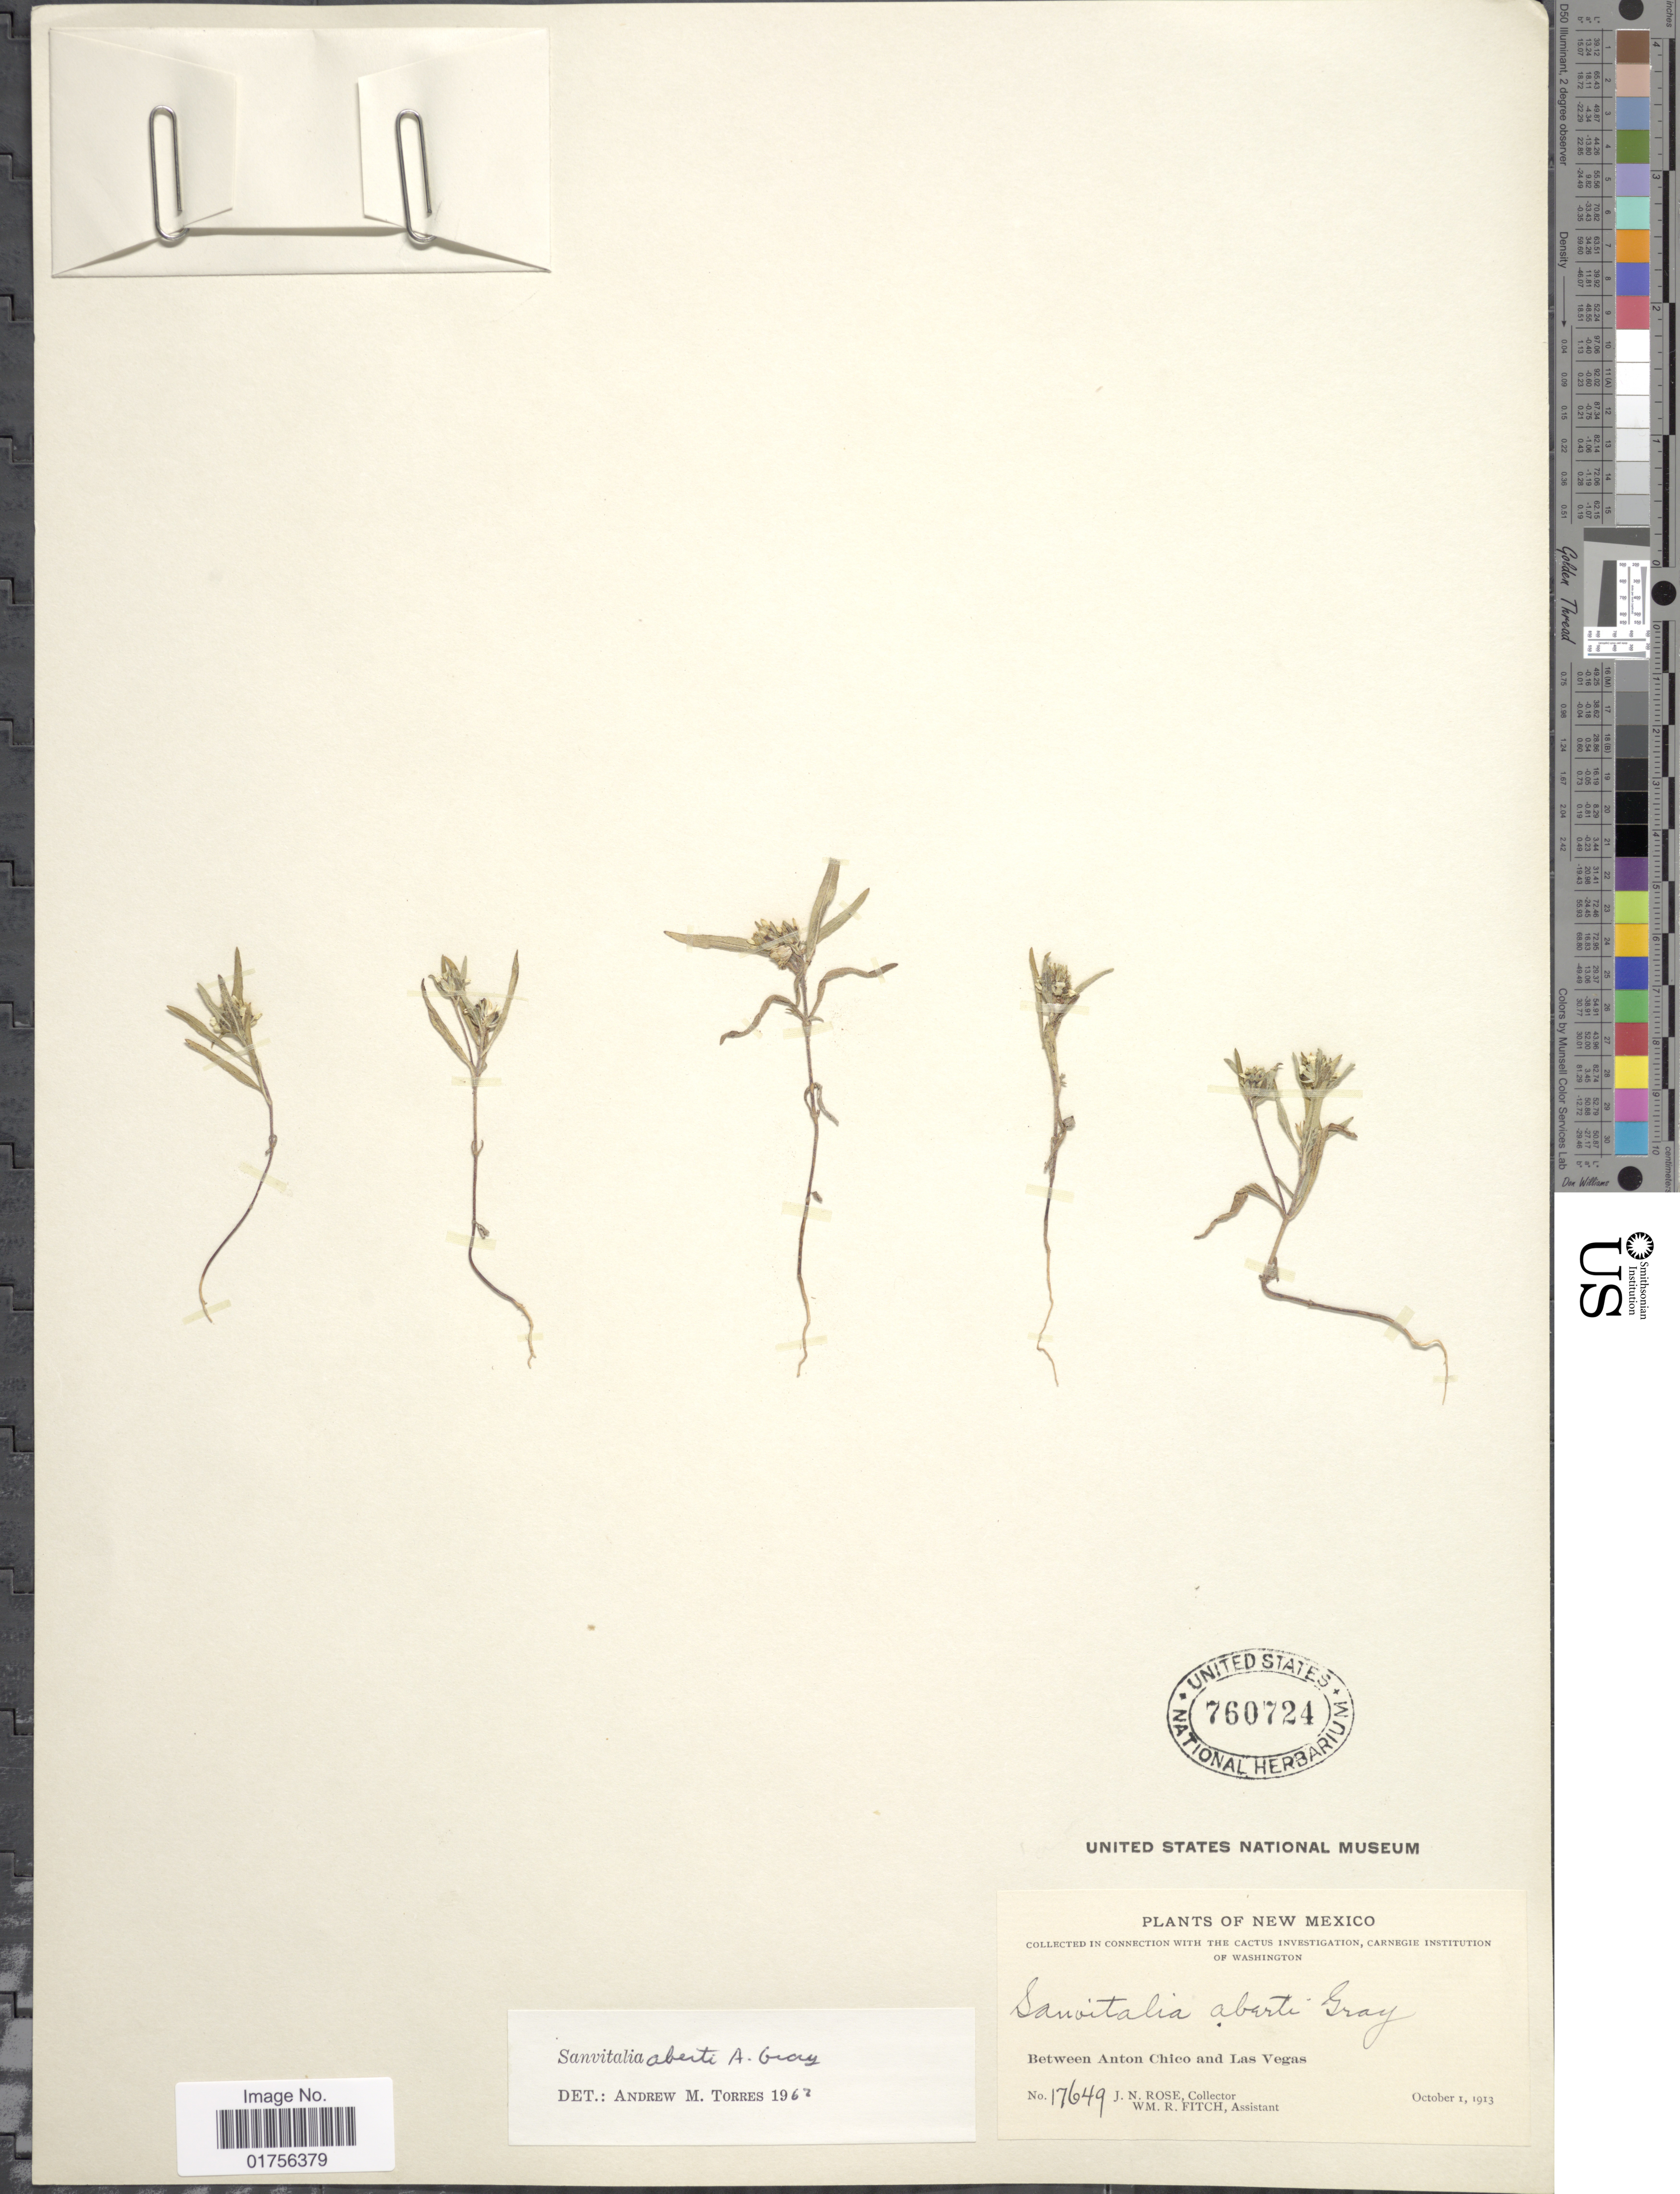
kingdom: Plantae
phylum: Tracheophyta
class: Magnoliopsida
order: Asterales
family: Asteraceae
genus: Sanvitalia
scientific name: Sanvitalia aberti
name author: A. Gray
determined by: Skibicki, Samuel V.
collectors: J. N. Rose & W. R. Fitch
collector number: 17649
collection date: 1913-10-01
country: United States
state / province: New Mexico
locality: Between Anton Chico and Las Vegas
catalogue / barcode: US 760724